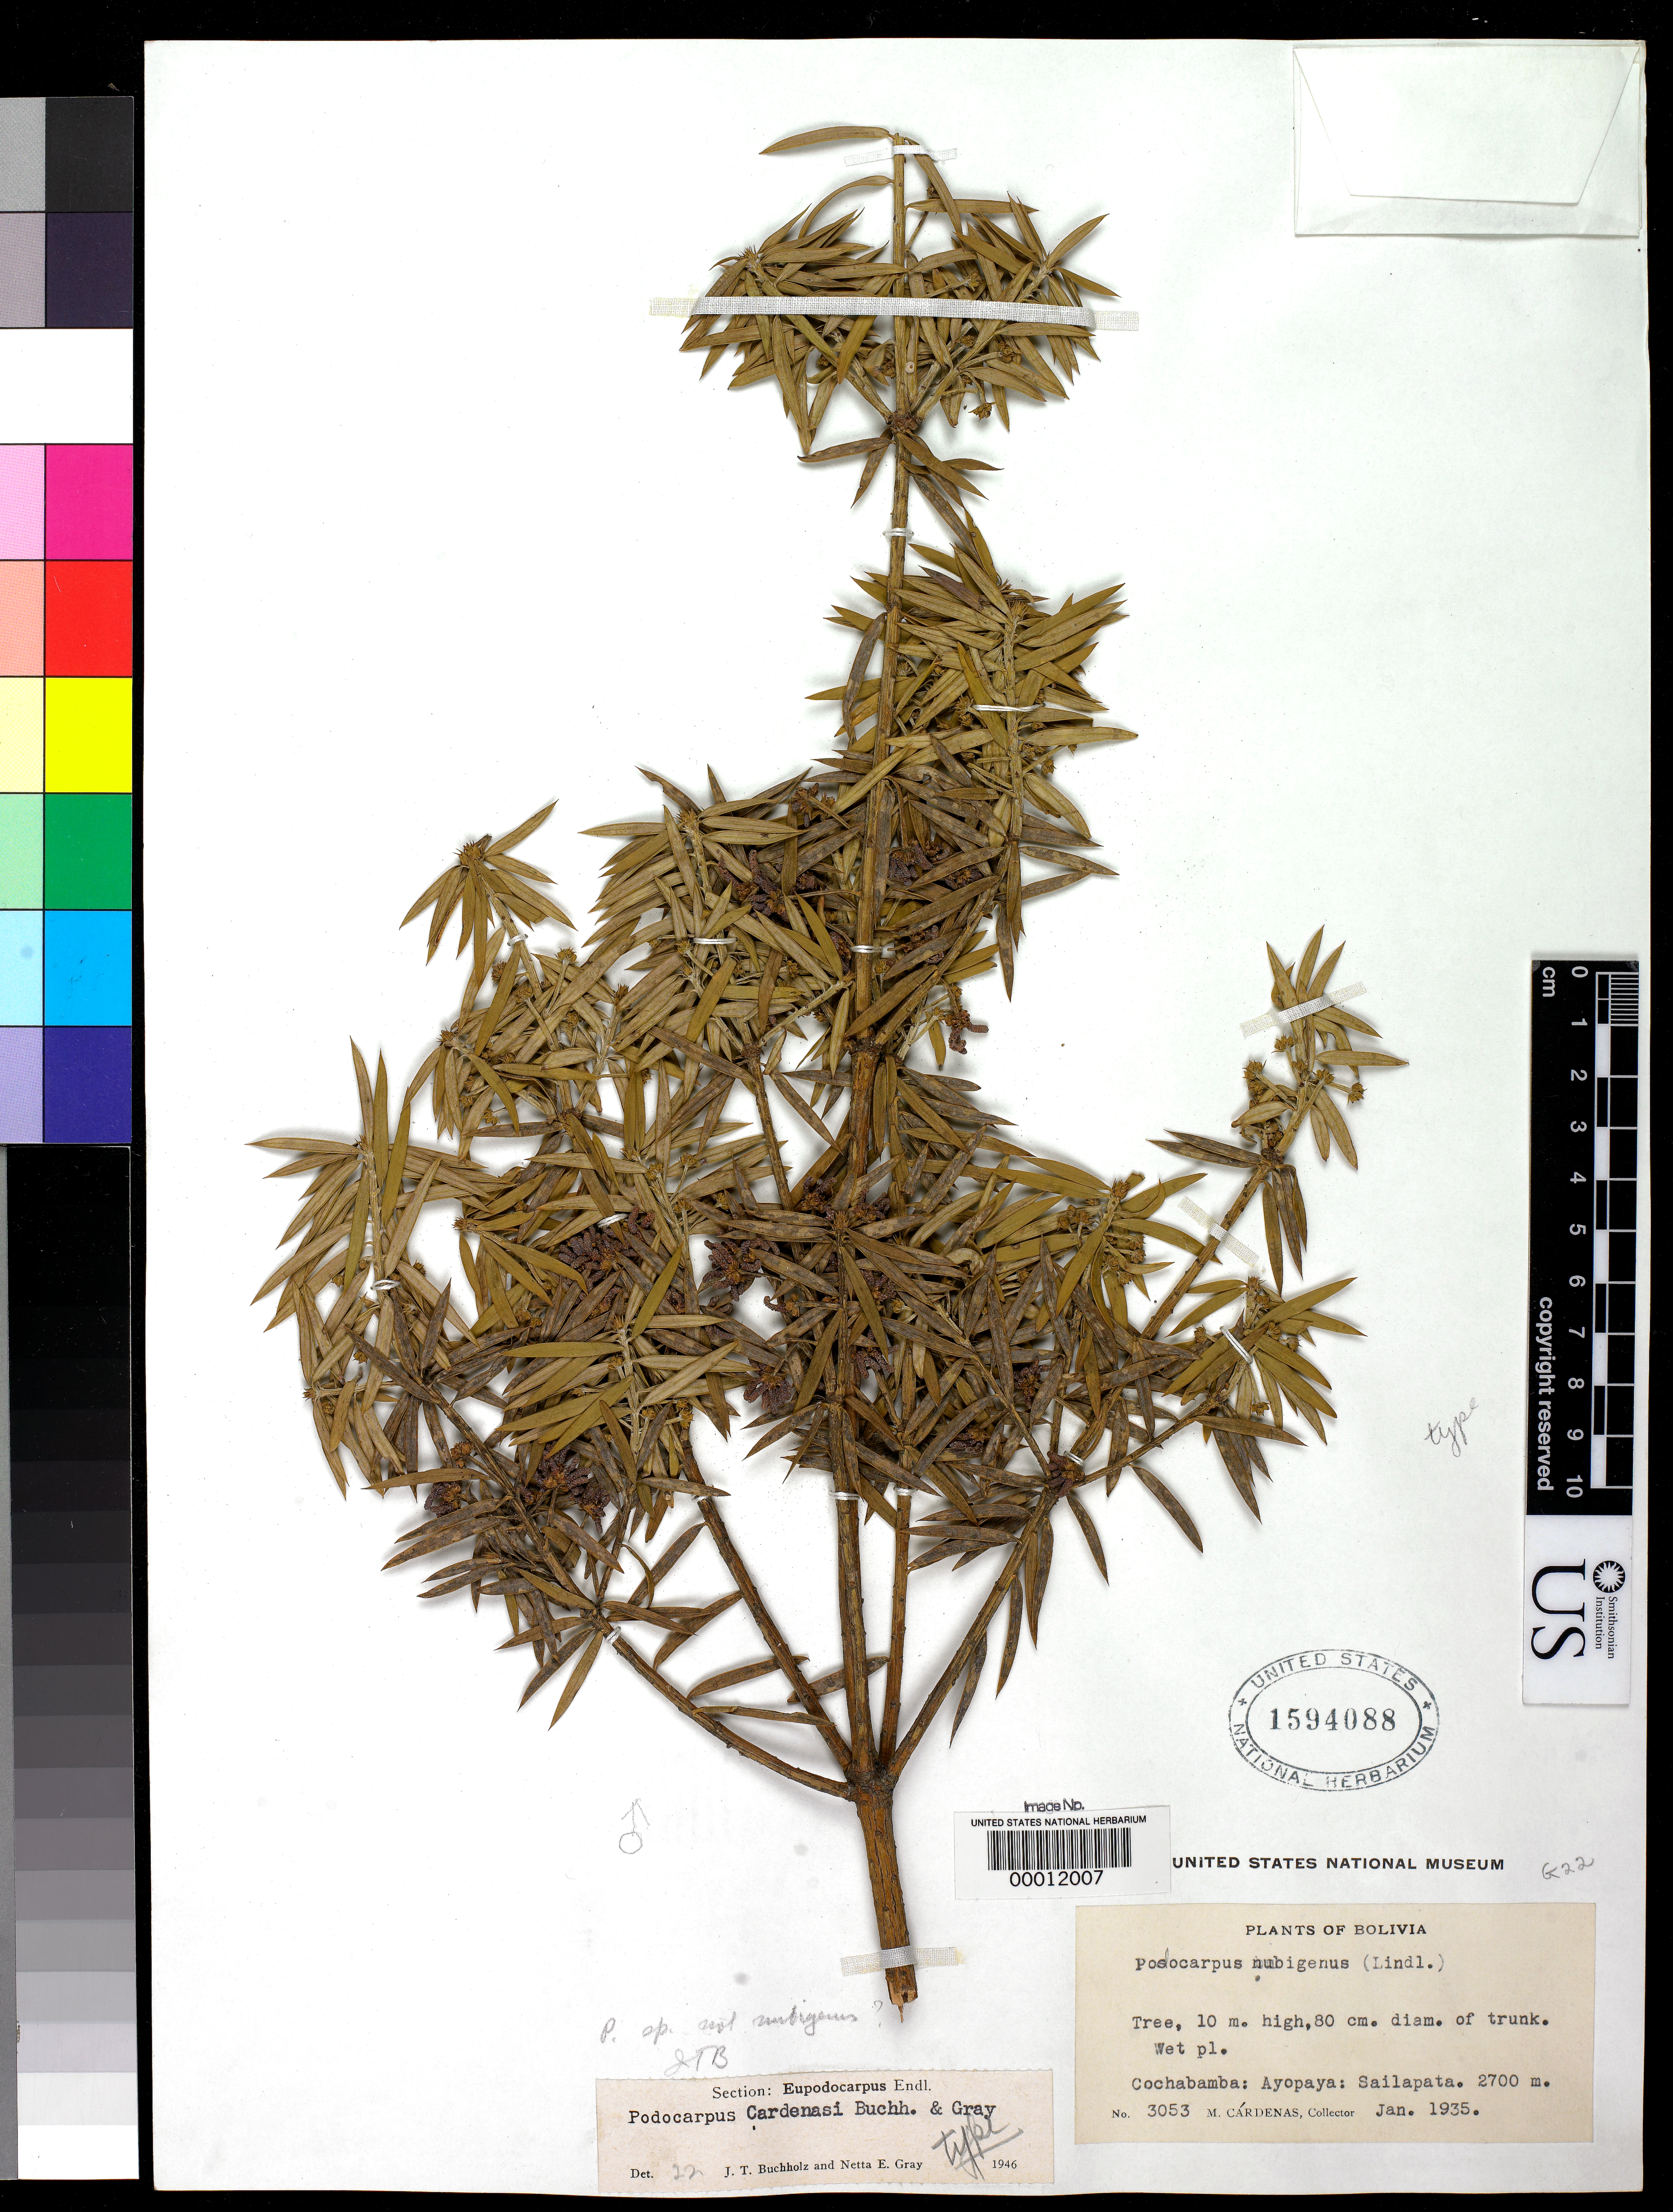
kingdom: Plantae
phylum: Tracheophyta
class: Pinopsida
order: Pinales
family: Podocarpaceae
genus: Podocarpus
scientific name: Podocarpus cardenasii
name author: J. Buchholz & N.E. Gray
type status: Holotype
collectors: M. Cárdenas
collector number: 3053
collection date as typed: Jan 1935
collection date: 1935-01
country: Bolivia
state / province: Cochabamba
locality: Ayopaya, Sailapata.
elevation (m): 2700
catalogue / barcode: US 1594088